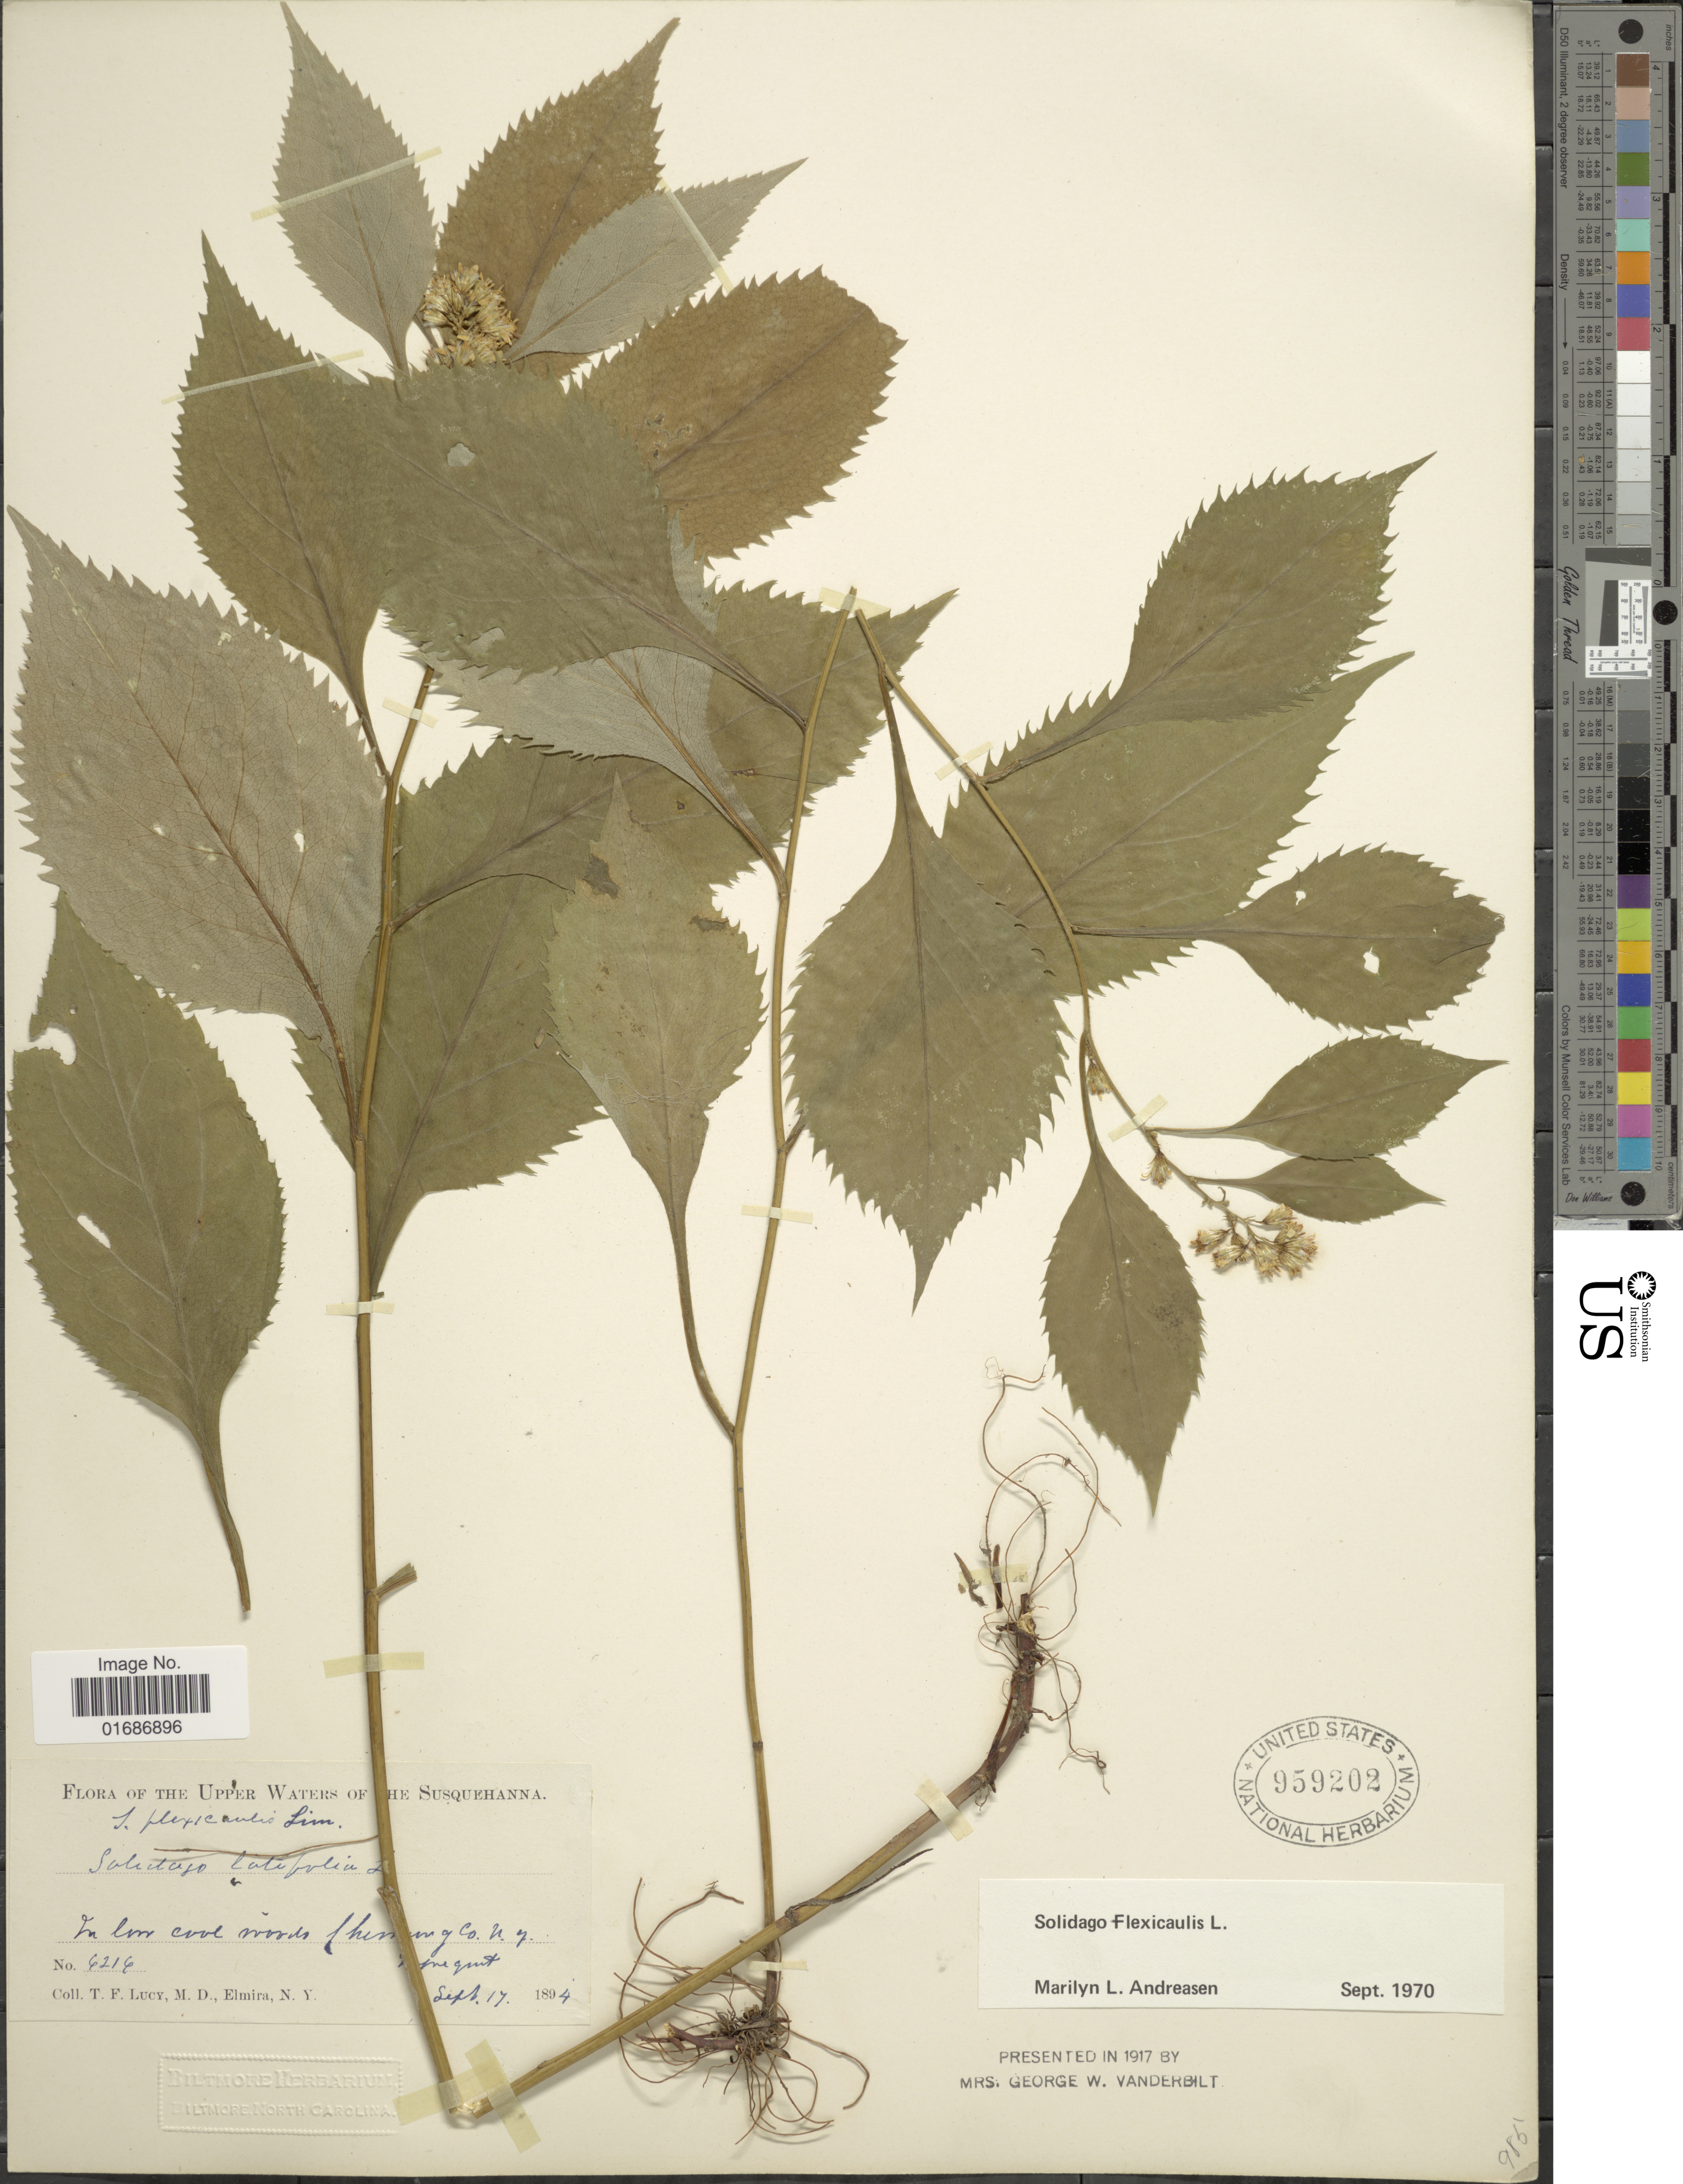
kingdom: Plantae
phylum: Tracheophyta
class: Magnoliopsida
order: Asterales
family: Asteraceae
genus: Solidago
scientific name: Solidago flexicaulis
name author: L.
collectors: T. Lucy & M. Elmira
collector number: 4214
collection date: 1894-09-17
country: United States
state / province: New York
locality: The Upper Waters of the Susquehanna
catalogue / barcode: US 959202